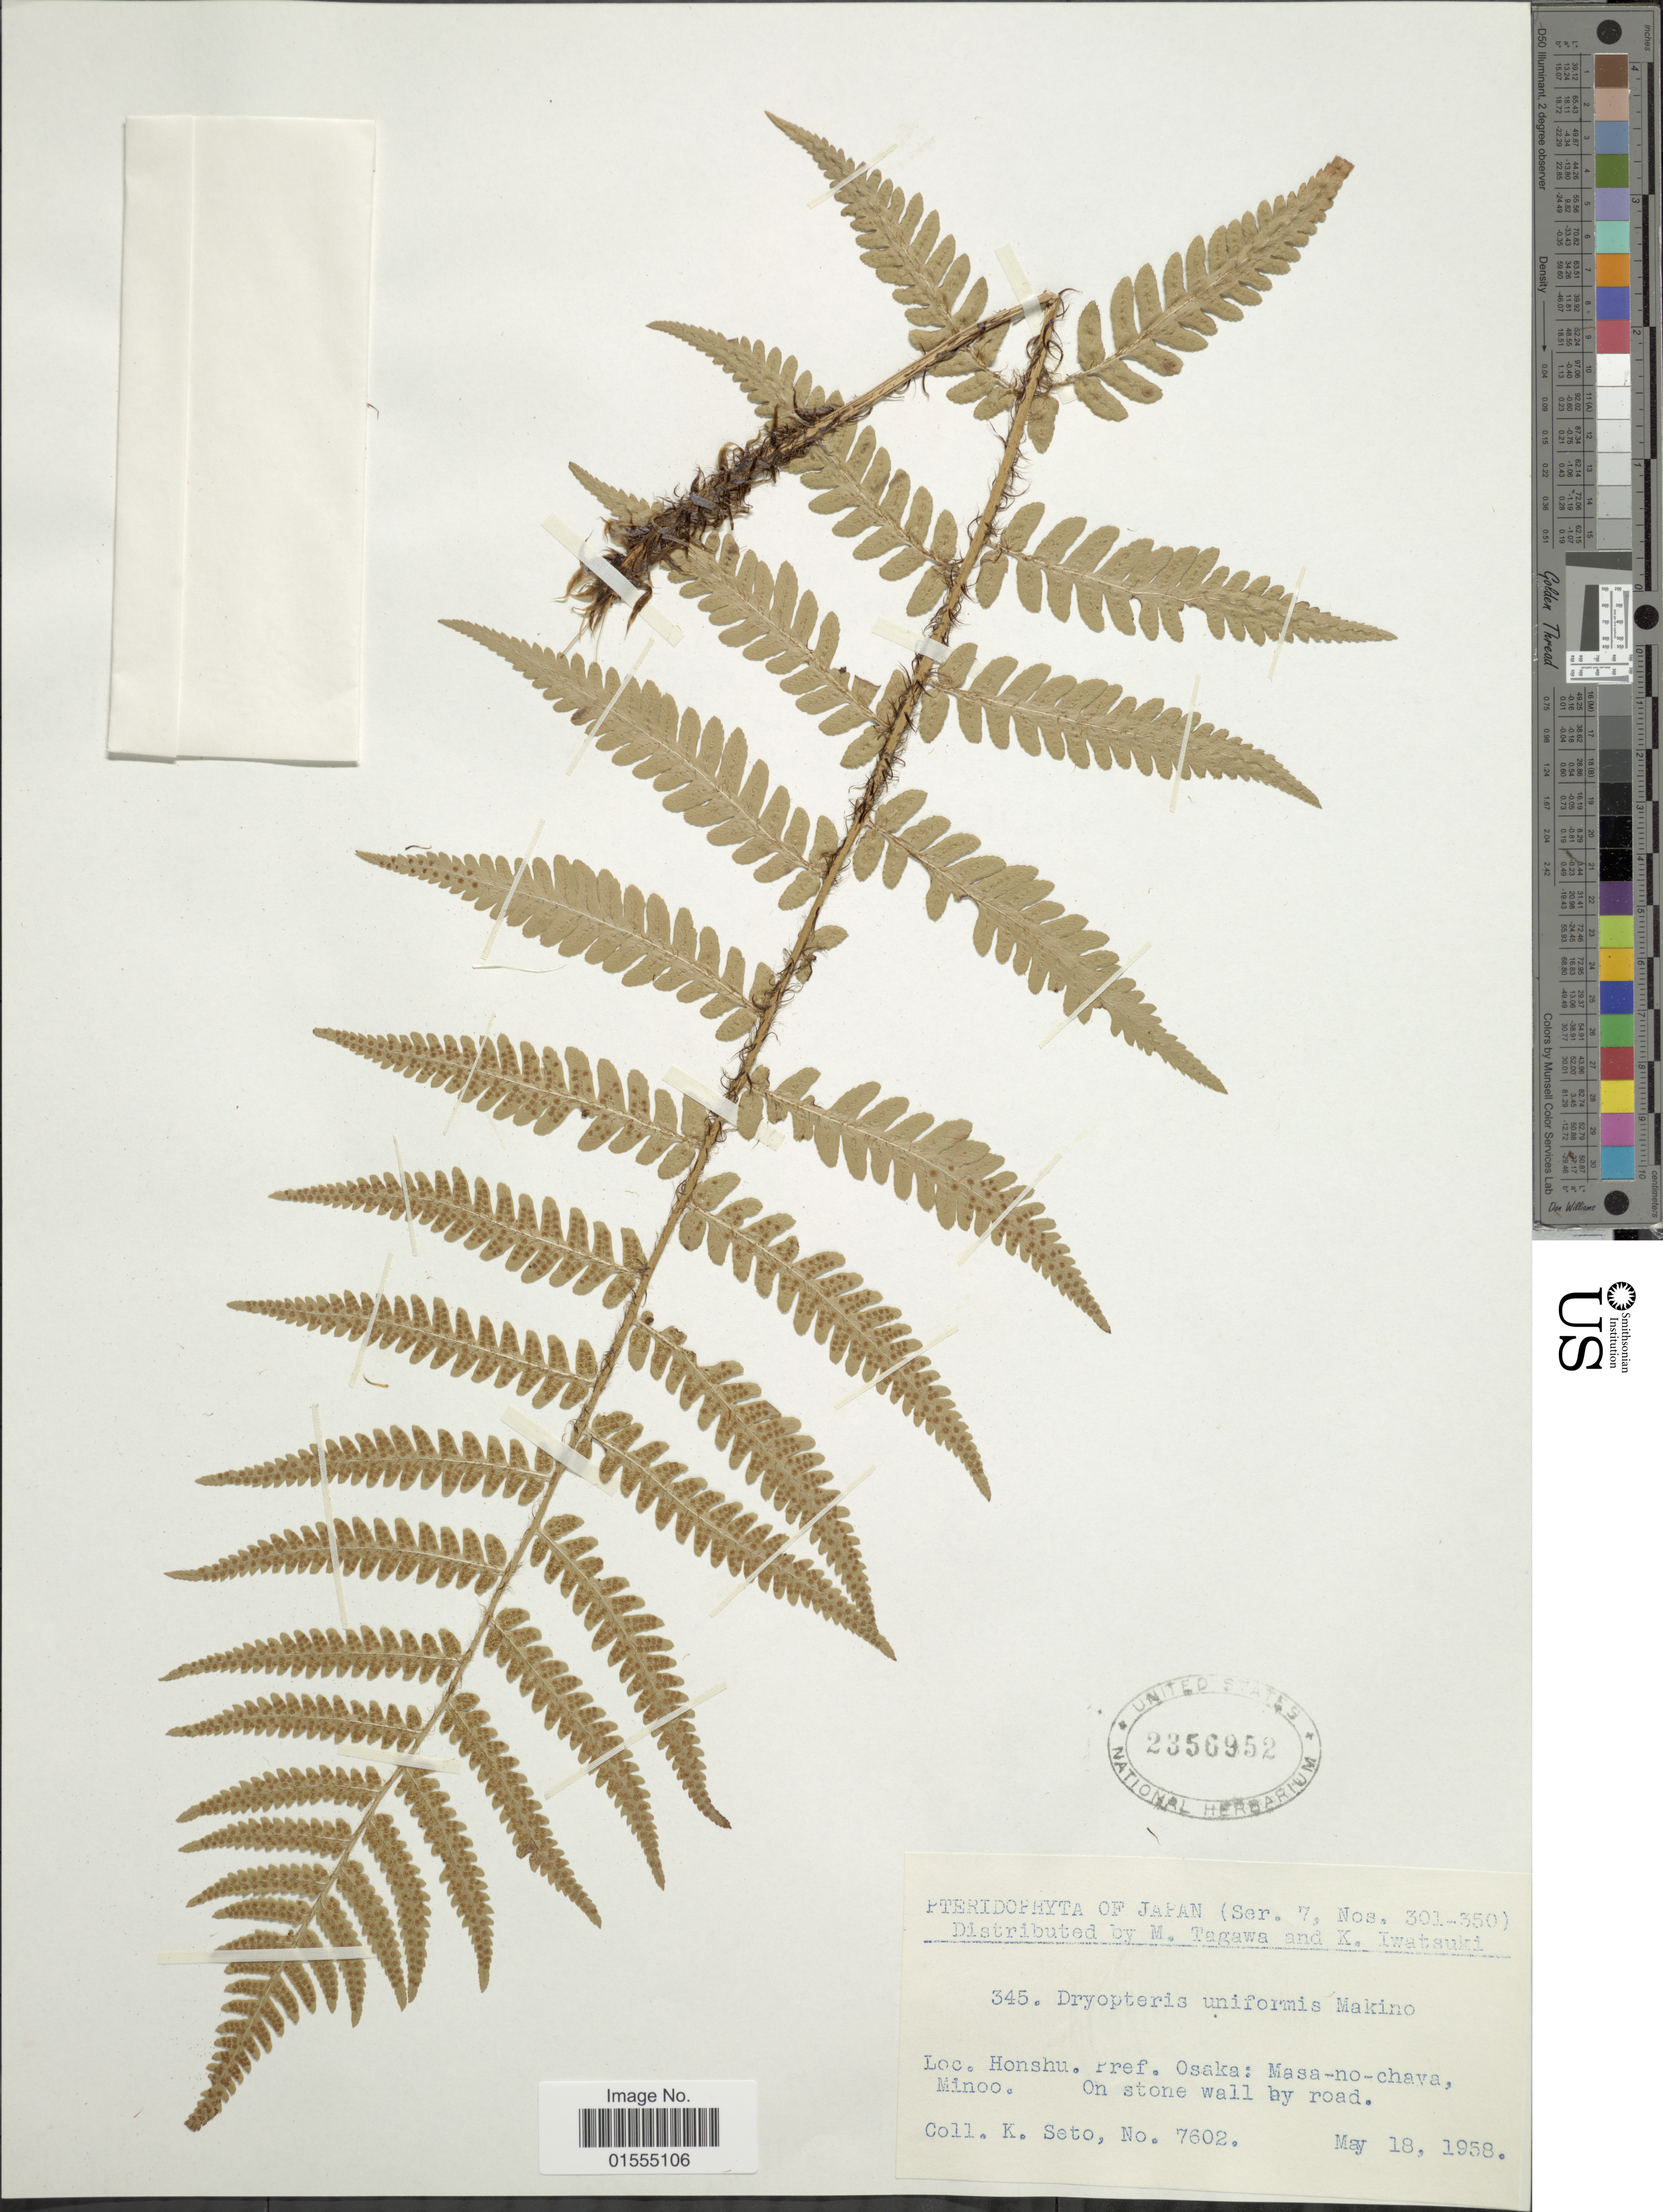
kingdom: Plantae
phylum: Tracheophyta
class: Polypodiopsida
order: Polypodiales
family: Dryopteridaceae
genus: Dryopteris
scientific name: Dryopteris uniformis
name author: (Makino) Makino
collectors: K. Seto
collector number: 7602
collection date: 1958-05-18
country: Japan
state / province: Osaka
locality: Honshu Pref Osaka: Masa-no-chava, Minoo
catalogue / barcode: US 2356952